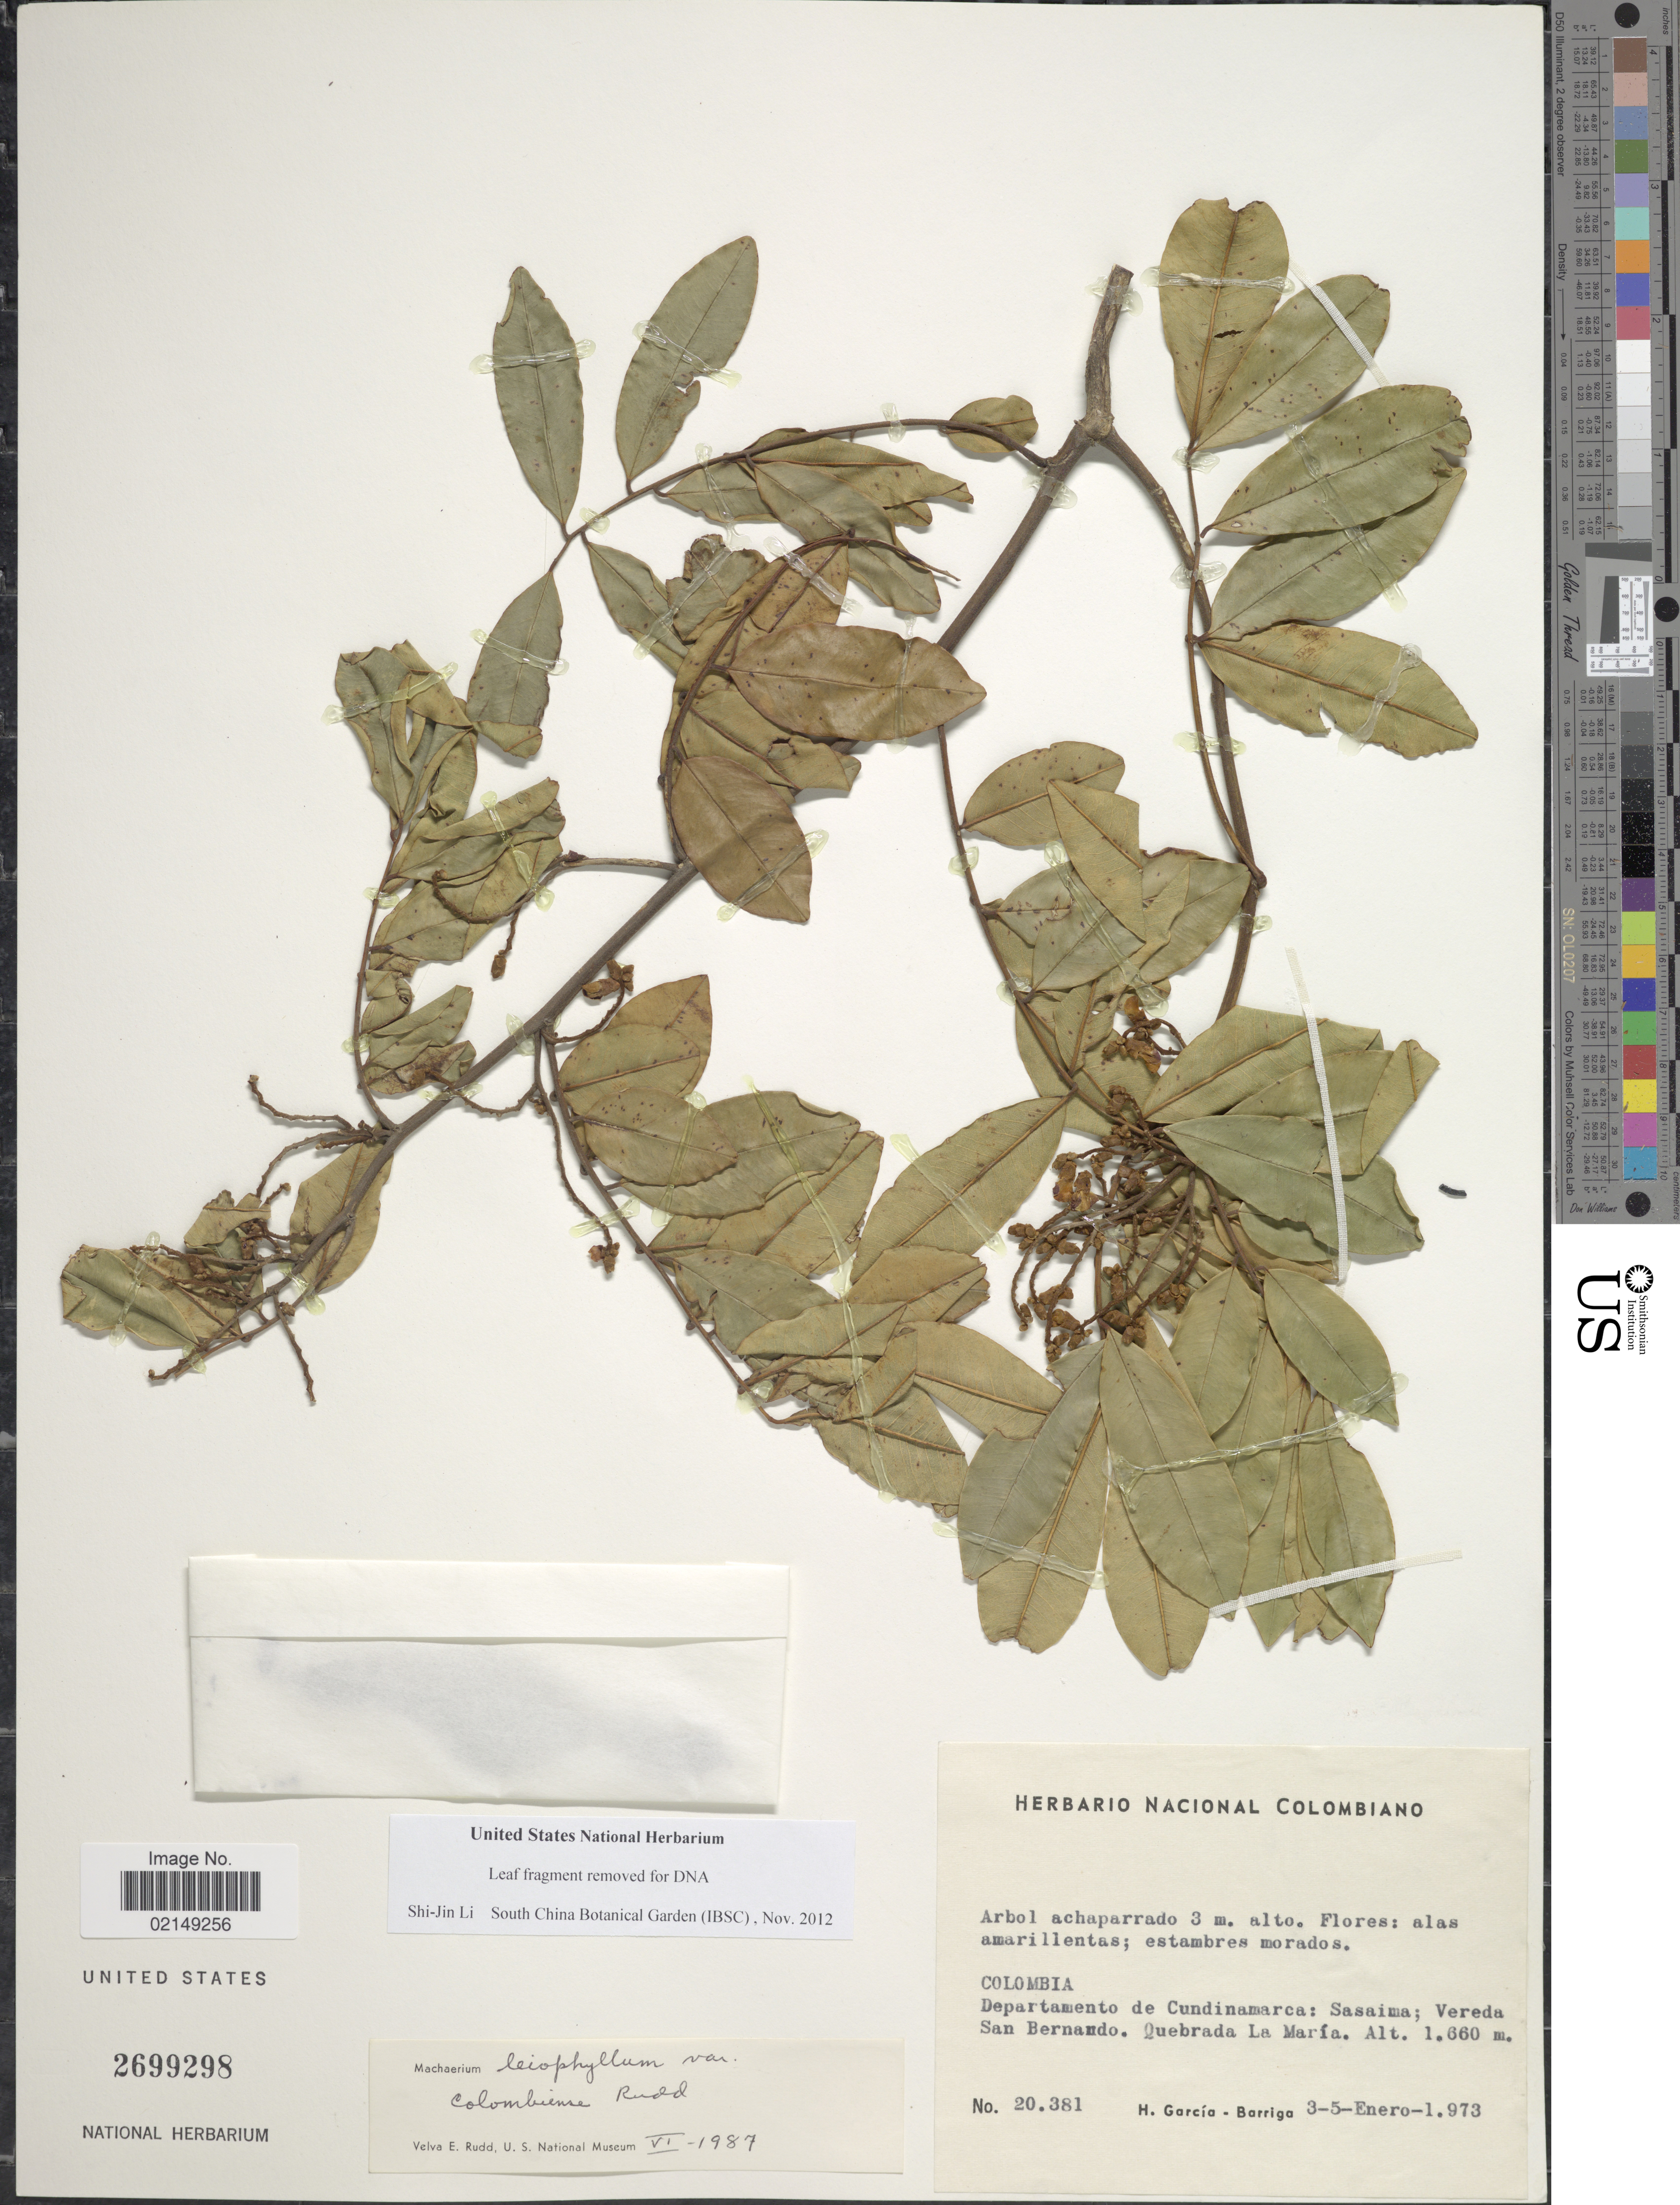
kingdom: Plantae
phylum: Tracheophyta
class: Magnoliopsida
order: Fabales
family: Fabaceae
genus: Machaerium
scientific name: Machaerium leiophyllum var. colombiense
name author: Rudd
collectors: H. García Barriga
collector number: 20381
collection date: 1973-01-03/1973-01-05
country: Colombia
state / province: Cundinamarca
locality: Sasaima; Vereda San Bernando. Quebrada La Maria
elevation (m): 1660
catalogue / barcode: US 2699298